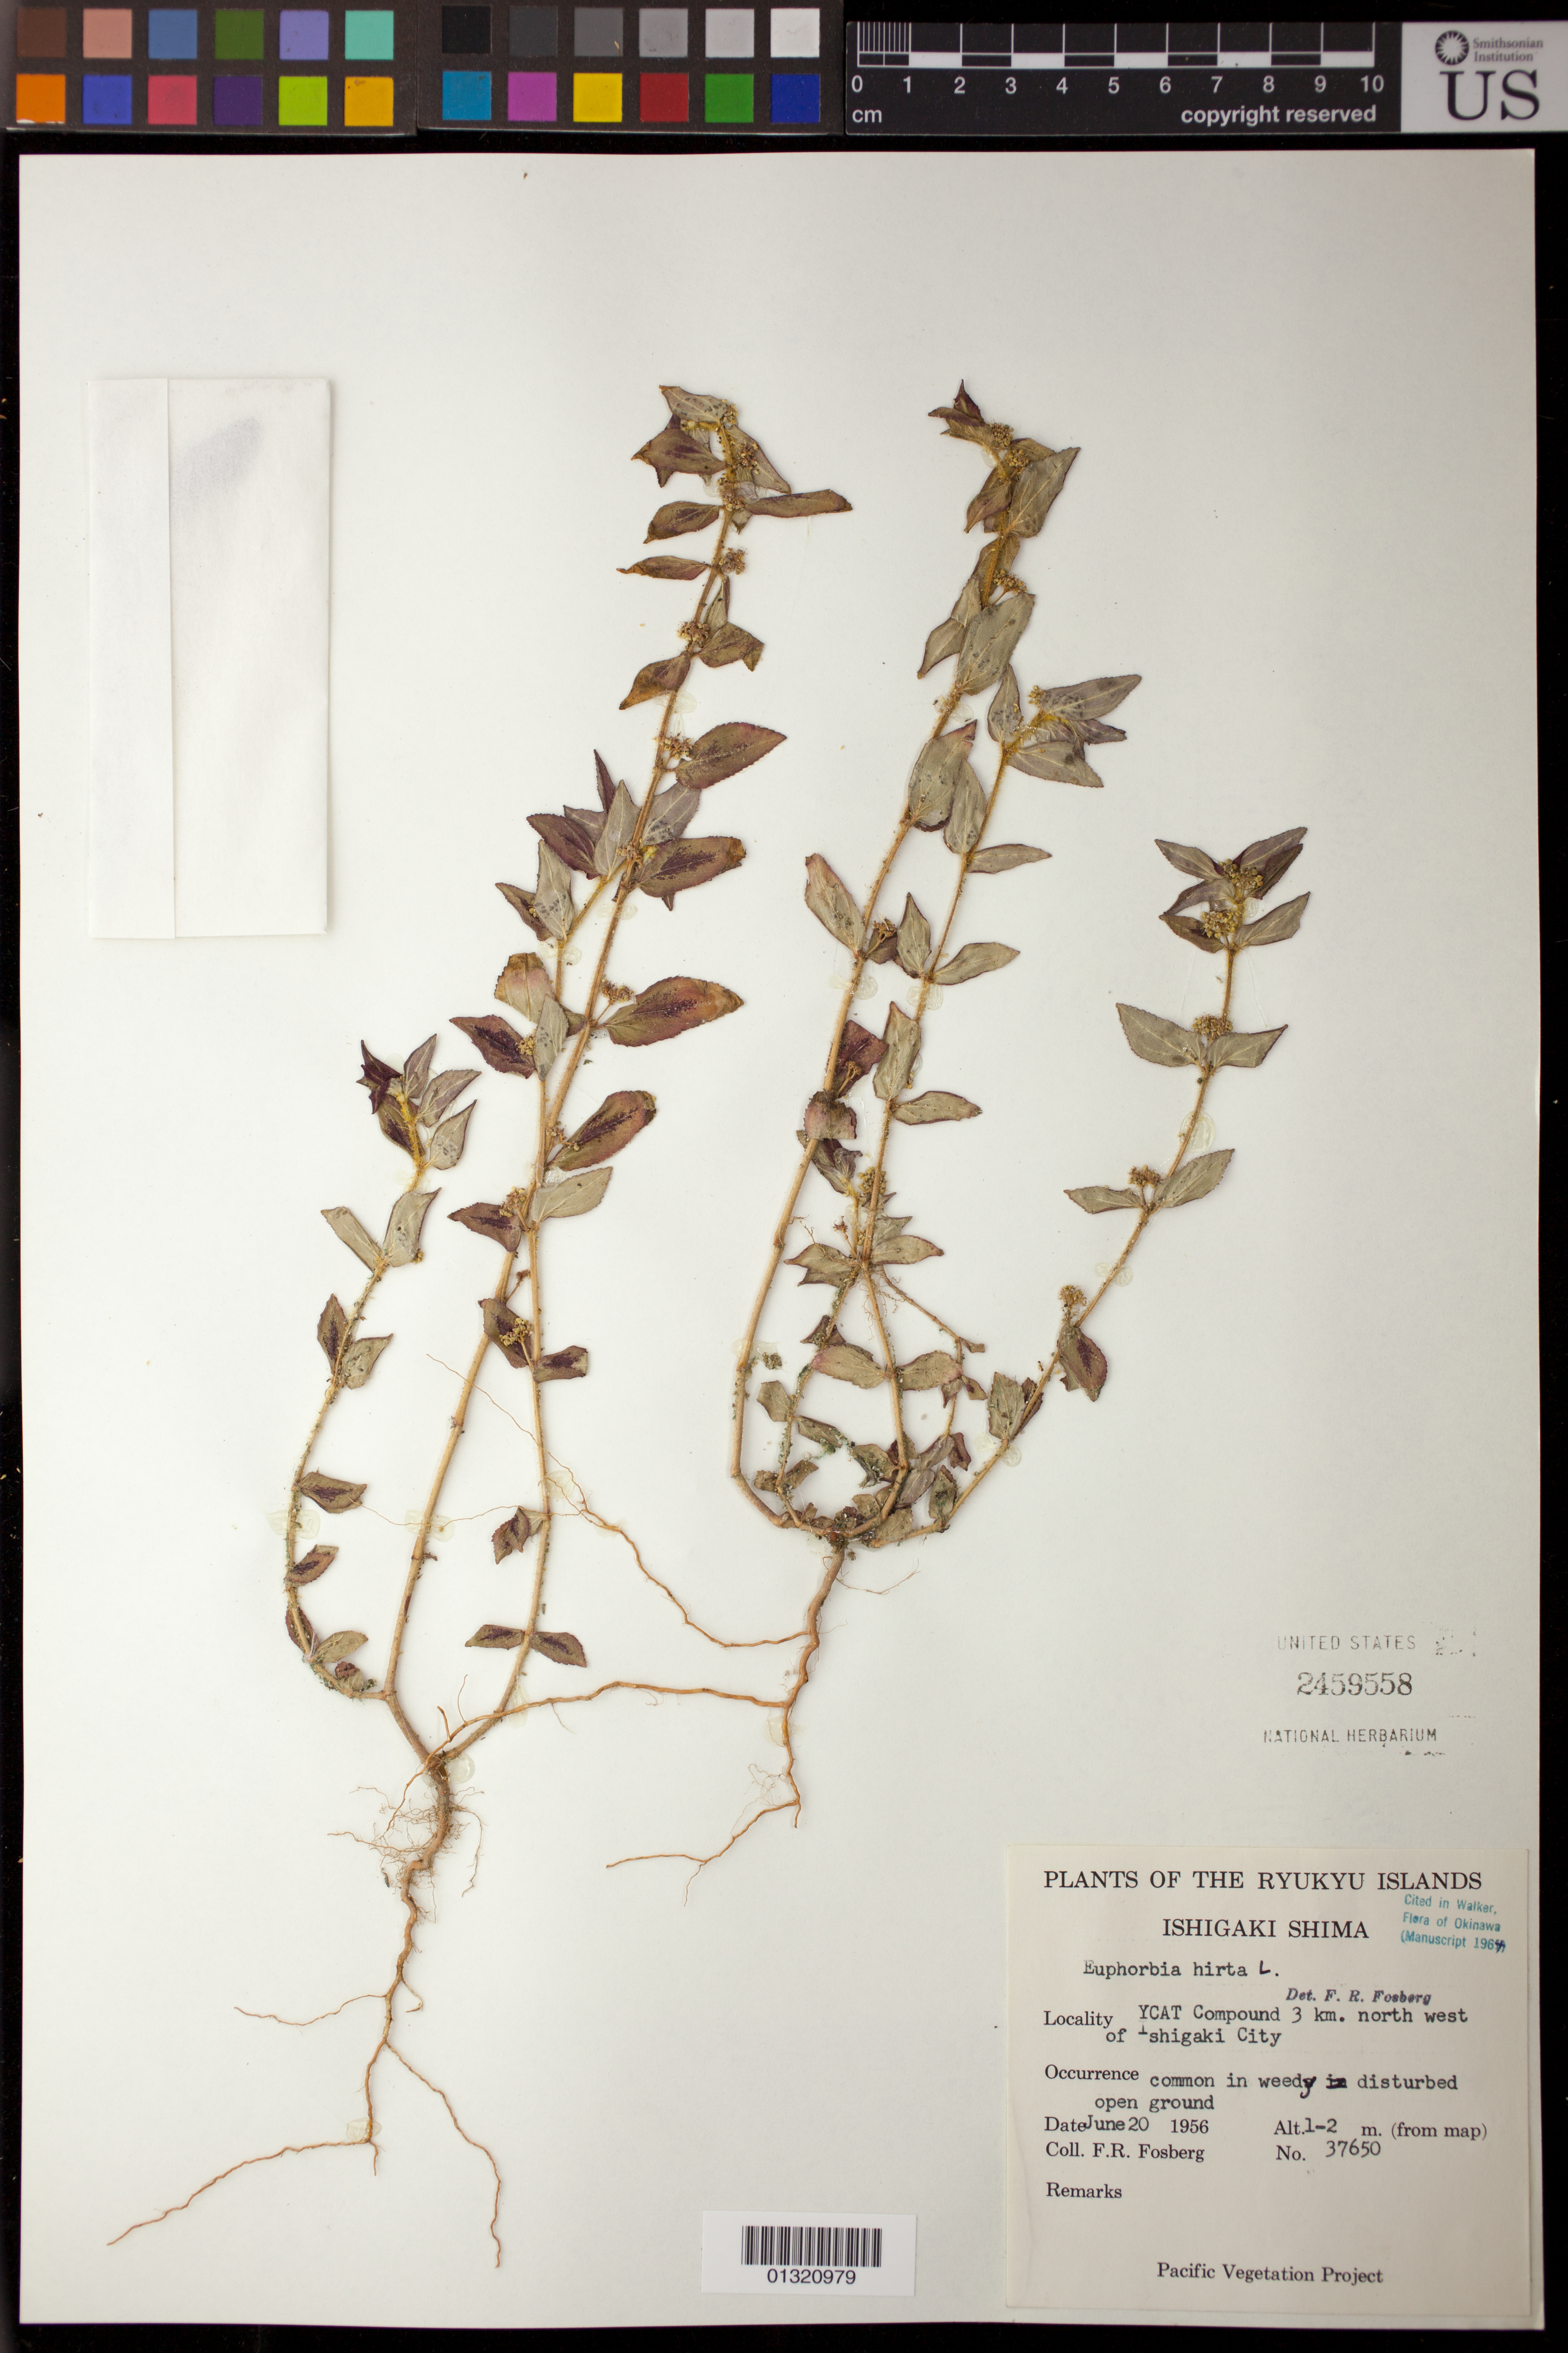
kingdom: Plantae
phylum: Tracheophyta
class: Magnoliopsida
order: Malpighiales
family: Euphorbiaceae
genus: Euphorbia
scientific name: Euphorbia hirta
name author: L.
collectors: F. R. Fosberg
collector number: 37650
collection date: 1956-06-20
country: Japan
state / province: Okinawa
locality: YCAT Compound 3 km. north west of Ishigaki City, Ishigaki Shima [Ishigaki-jima],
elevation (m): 1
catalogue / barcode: US 2459558